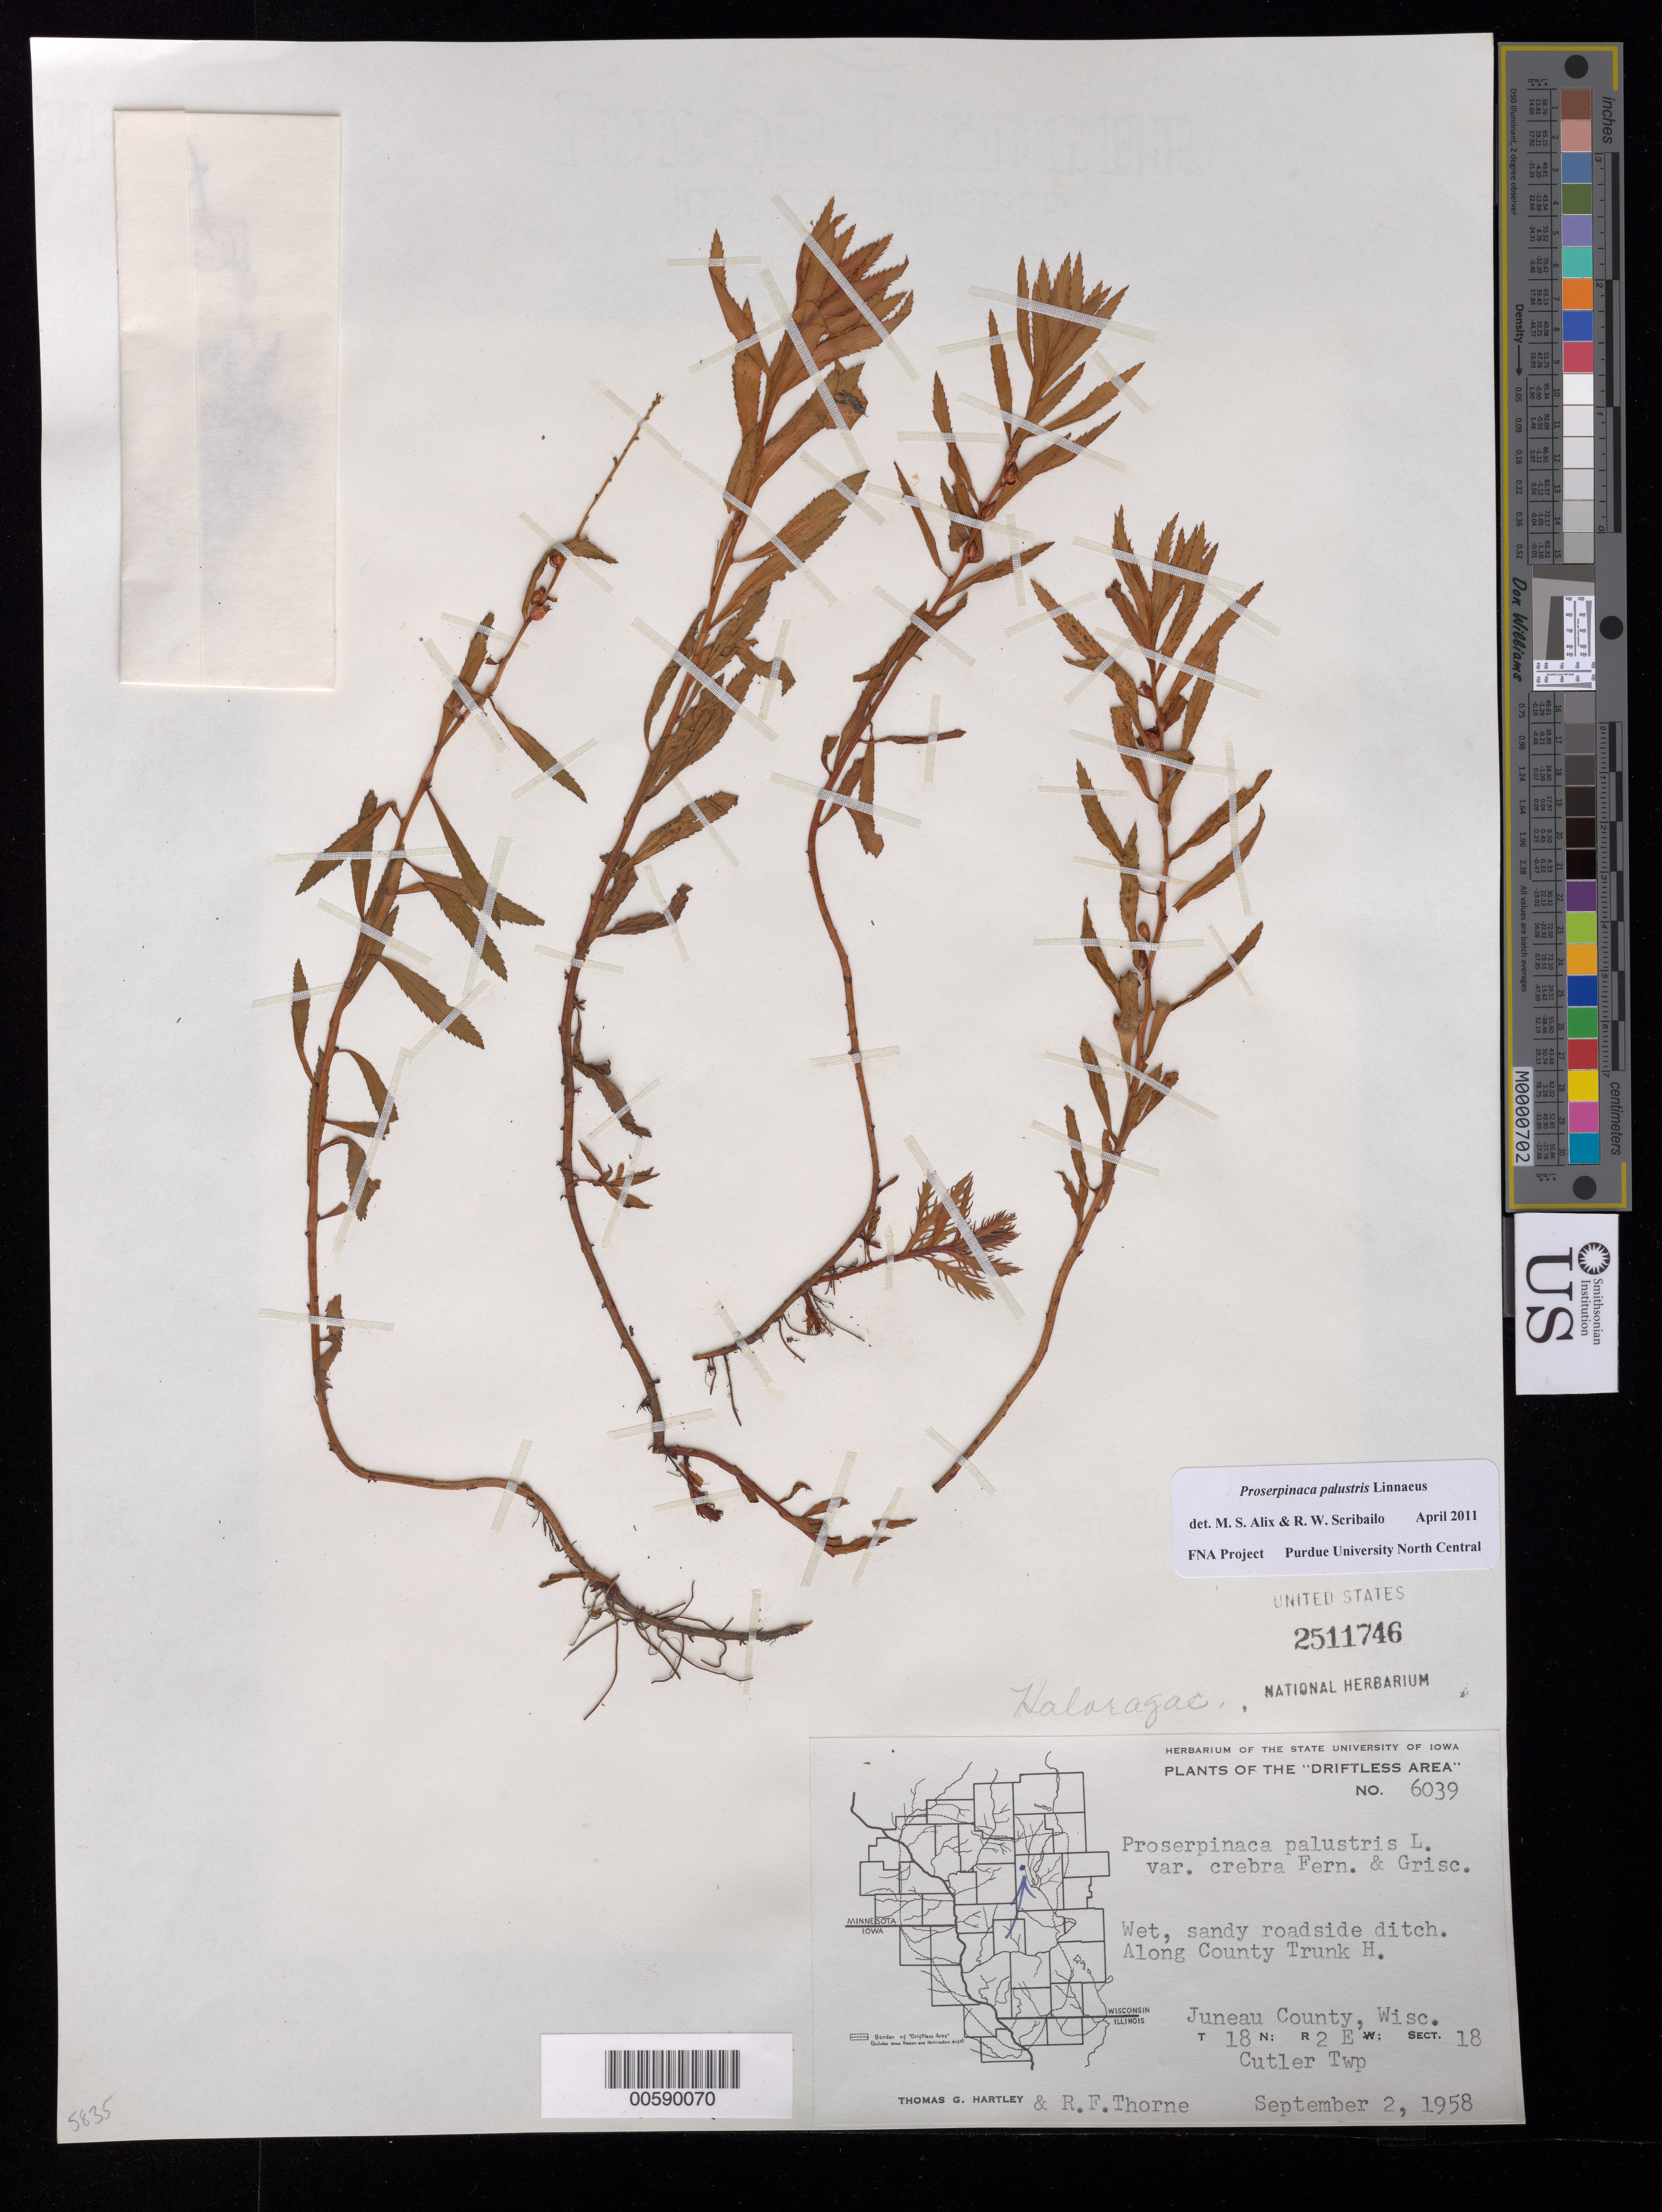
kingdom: Plantae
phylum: Tracheophyta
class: Magnoliopsida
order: Saxifragales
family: Haloragaceae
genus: Proserpinaca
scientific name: Proserpinaca palustris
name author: L.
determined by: Scribailo, R. W.; Alix, M. S.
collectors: T. G. Hartley & R. F. Thorne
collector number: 6035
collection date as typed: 02 Sep 1958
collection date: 1958-09-02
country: United States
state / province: Wisconsin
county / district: Juneau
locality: Cutler Twp.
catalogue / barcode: US 2511746